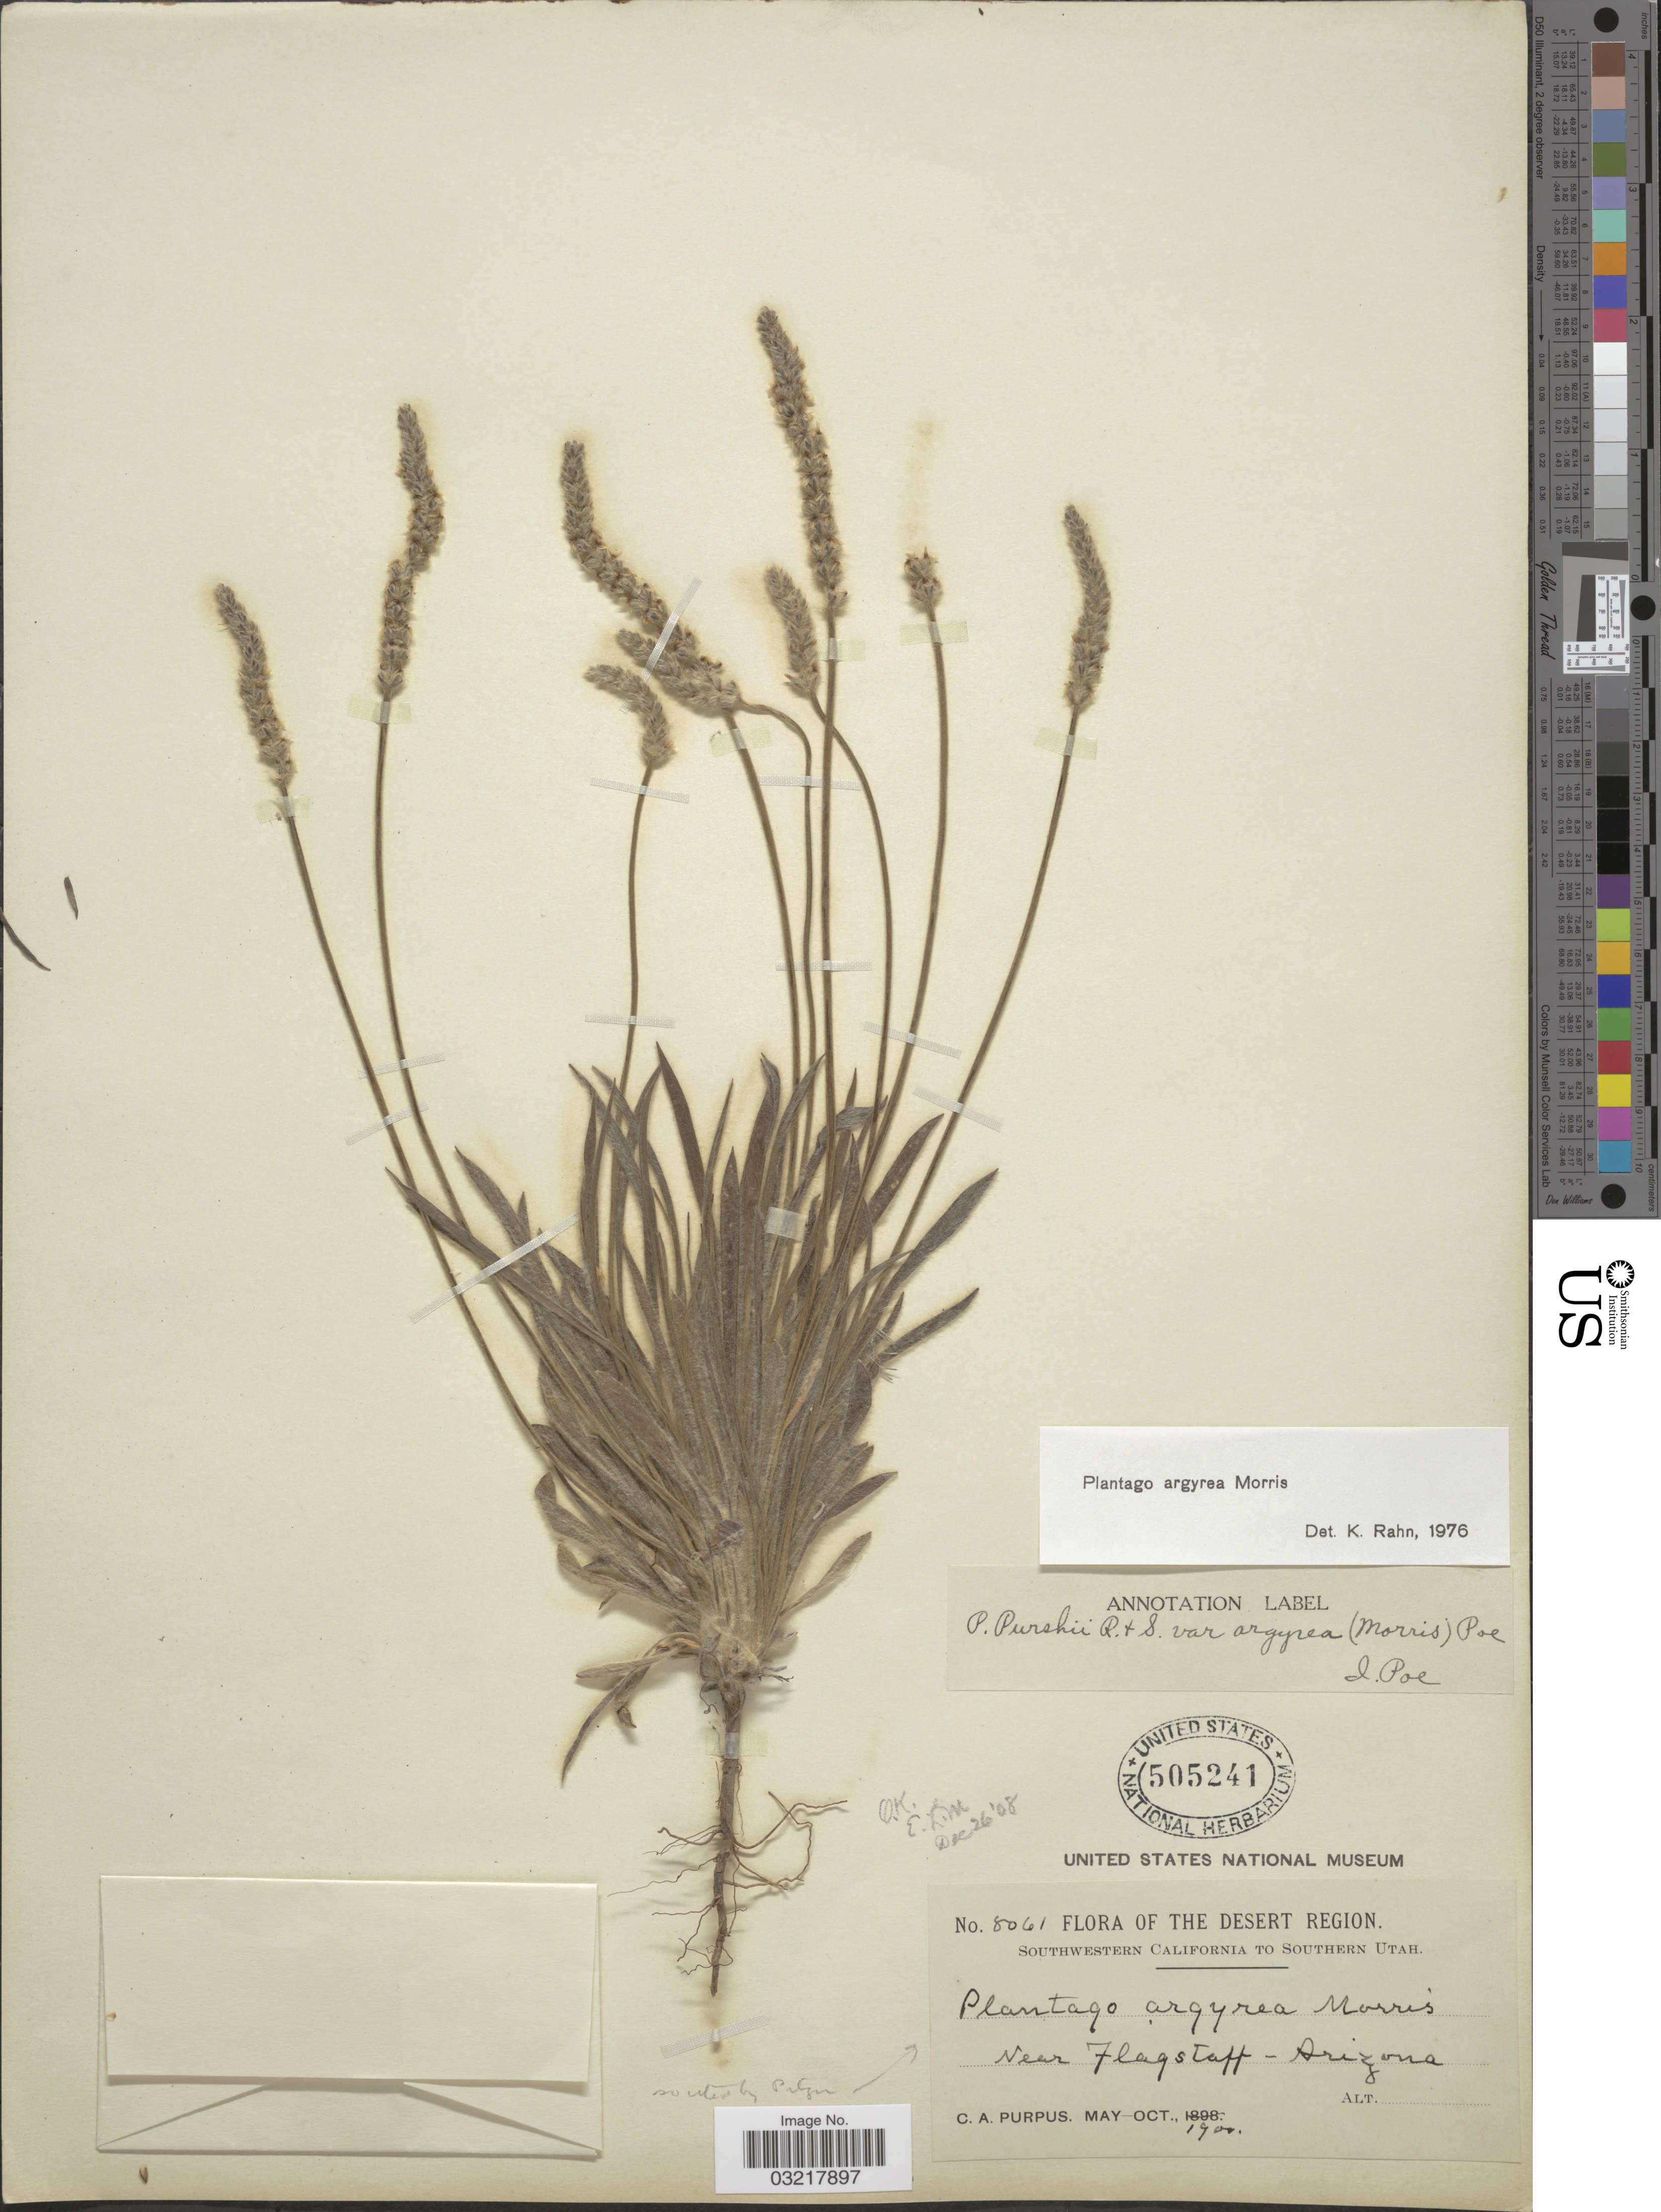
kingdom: Plantae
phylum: Tracheophyta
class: Magnoliopsida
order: Lamiales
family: Plantaginaceae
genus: Plantago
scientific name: Plantago argyrea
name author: E. Morris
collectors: C. A. Purpus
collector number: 8061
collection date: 1900-05/1900-10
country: United States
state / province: Arizona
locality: The Desert Region. Near Flagstaff.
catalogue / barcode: US 505241